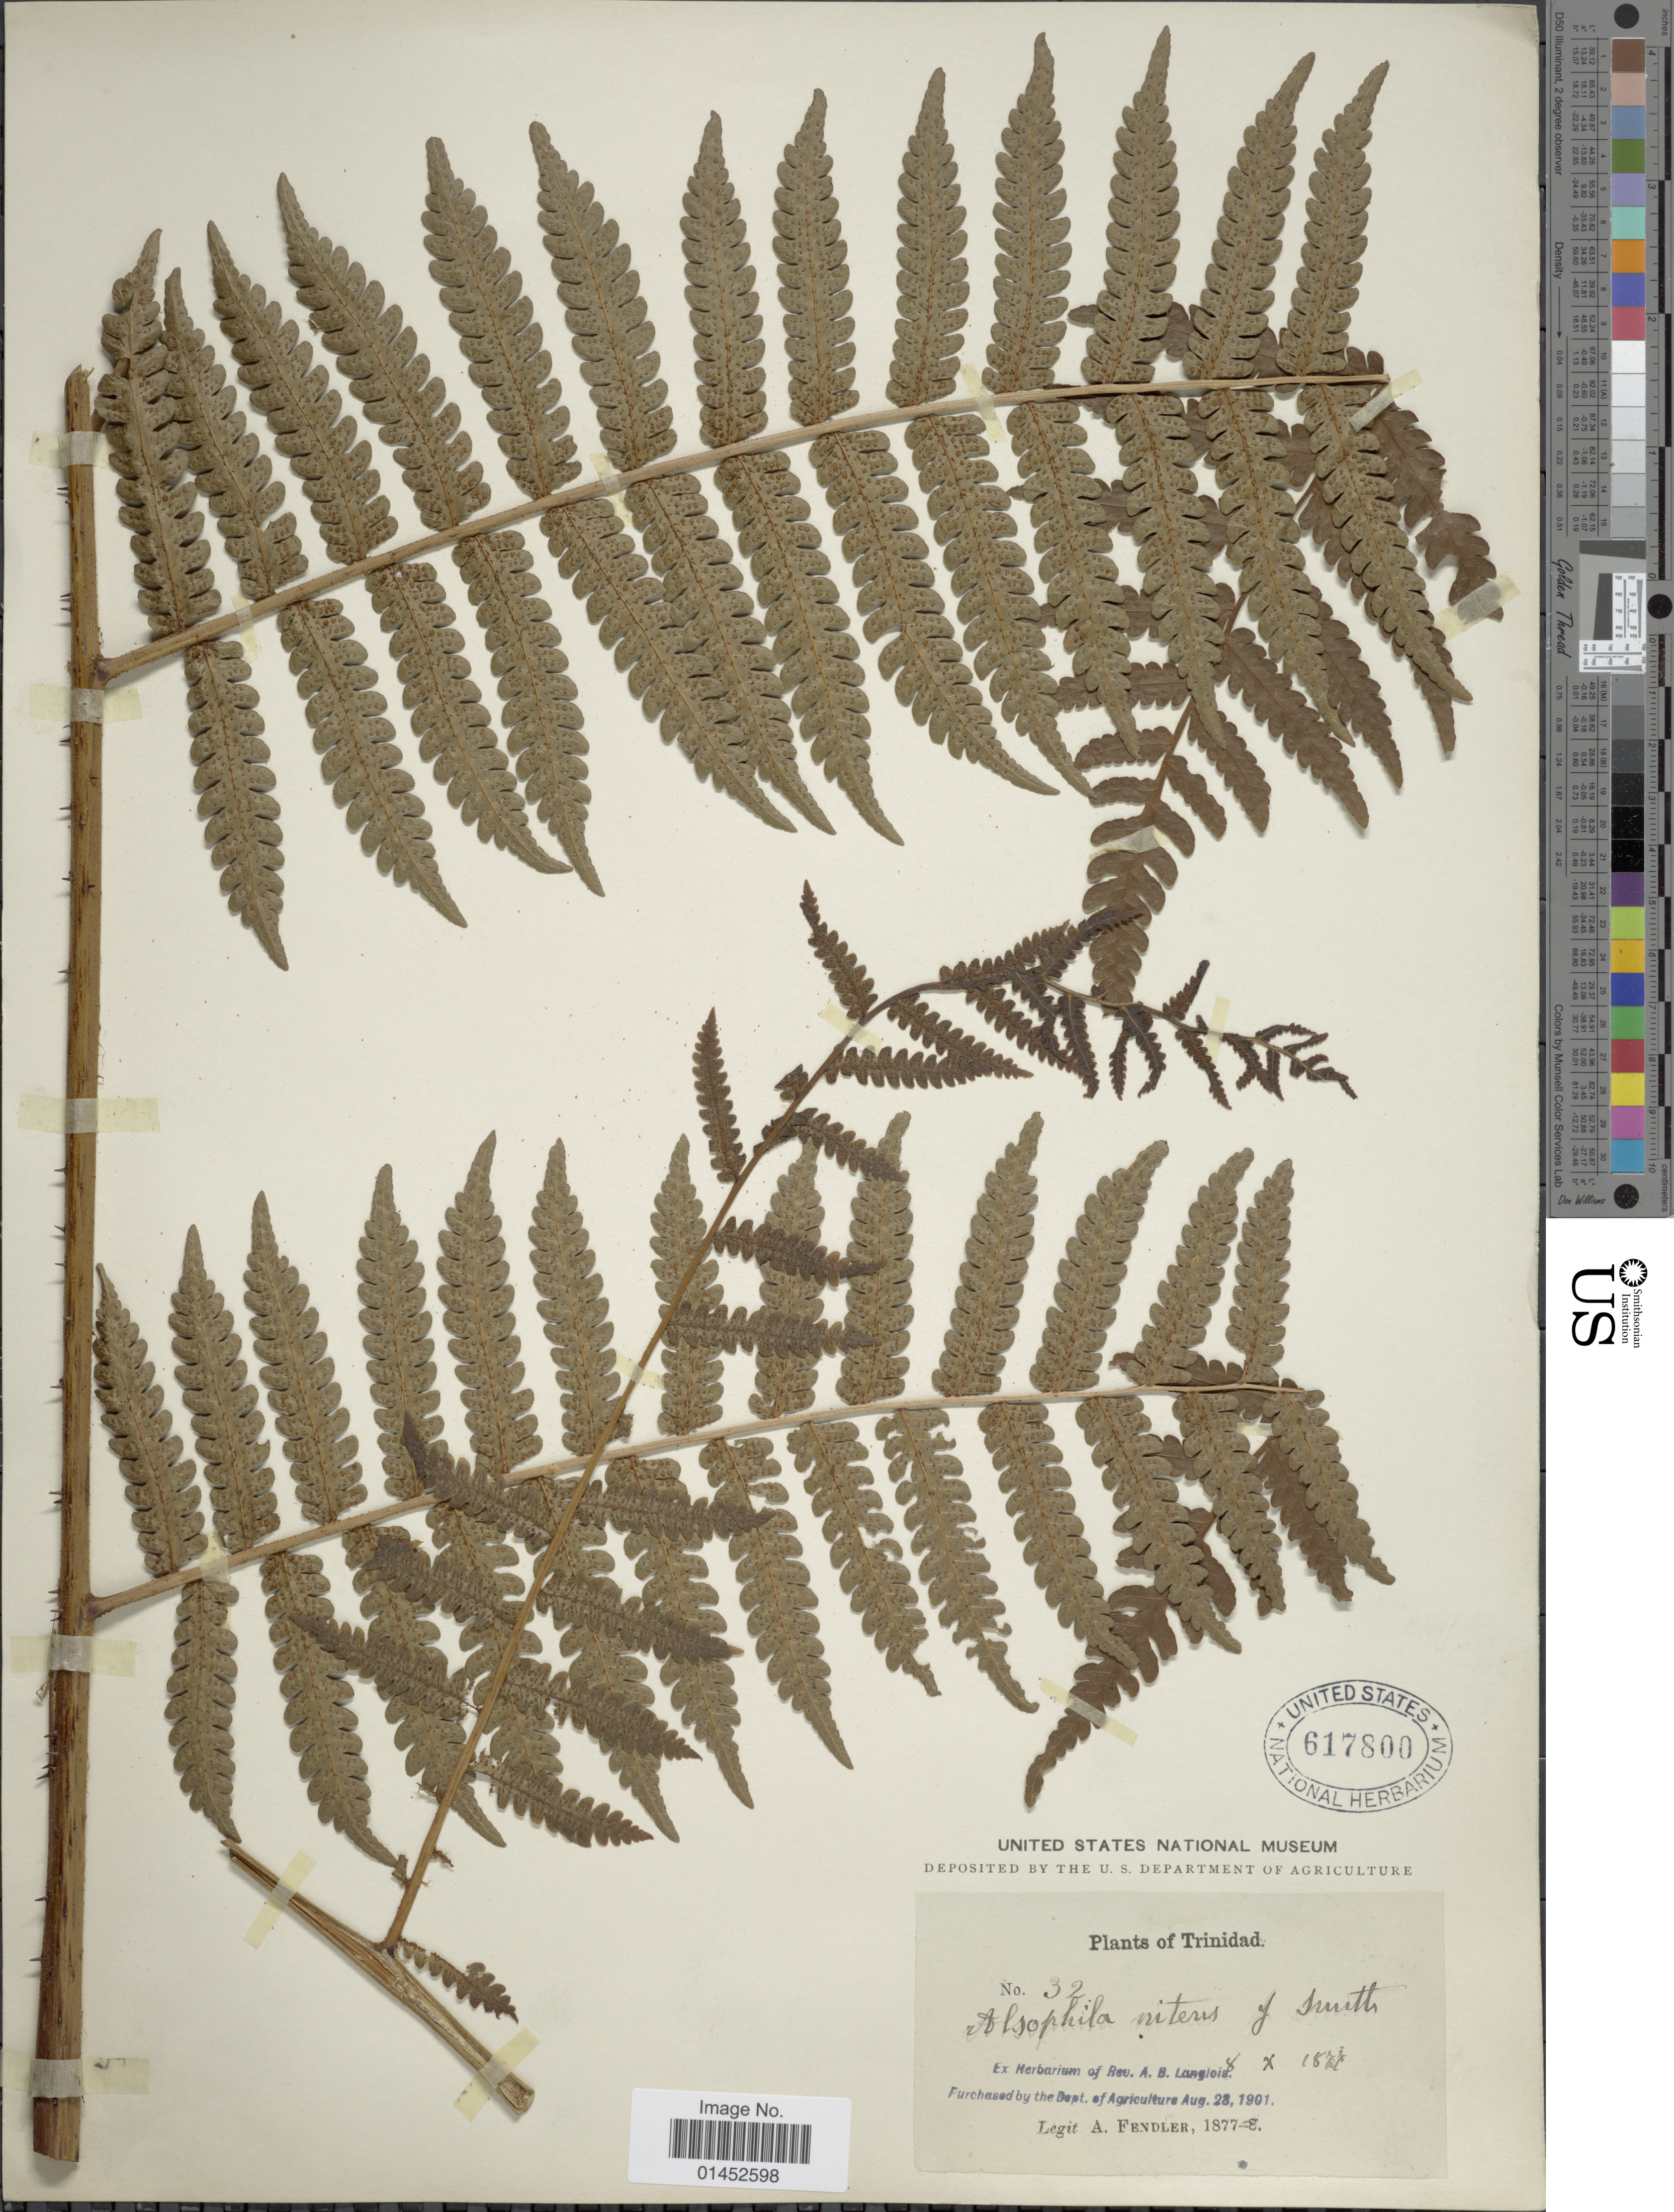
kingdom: Plantae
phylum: Tracheophyta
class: Polypodiopsida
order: Cyatheales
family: Cyatheaceae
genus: Cyathea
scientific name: Cyathea pungens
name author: (Willd.) Domin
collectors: A. Fendler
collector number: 32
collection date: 1877-10-08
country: Trinidad and Tobago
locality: Trinidad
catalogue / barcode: US 617800